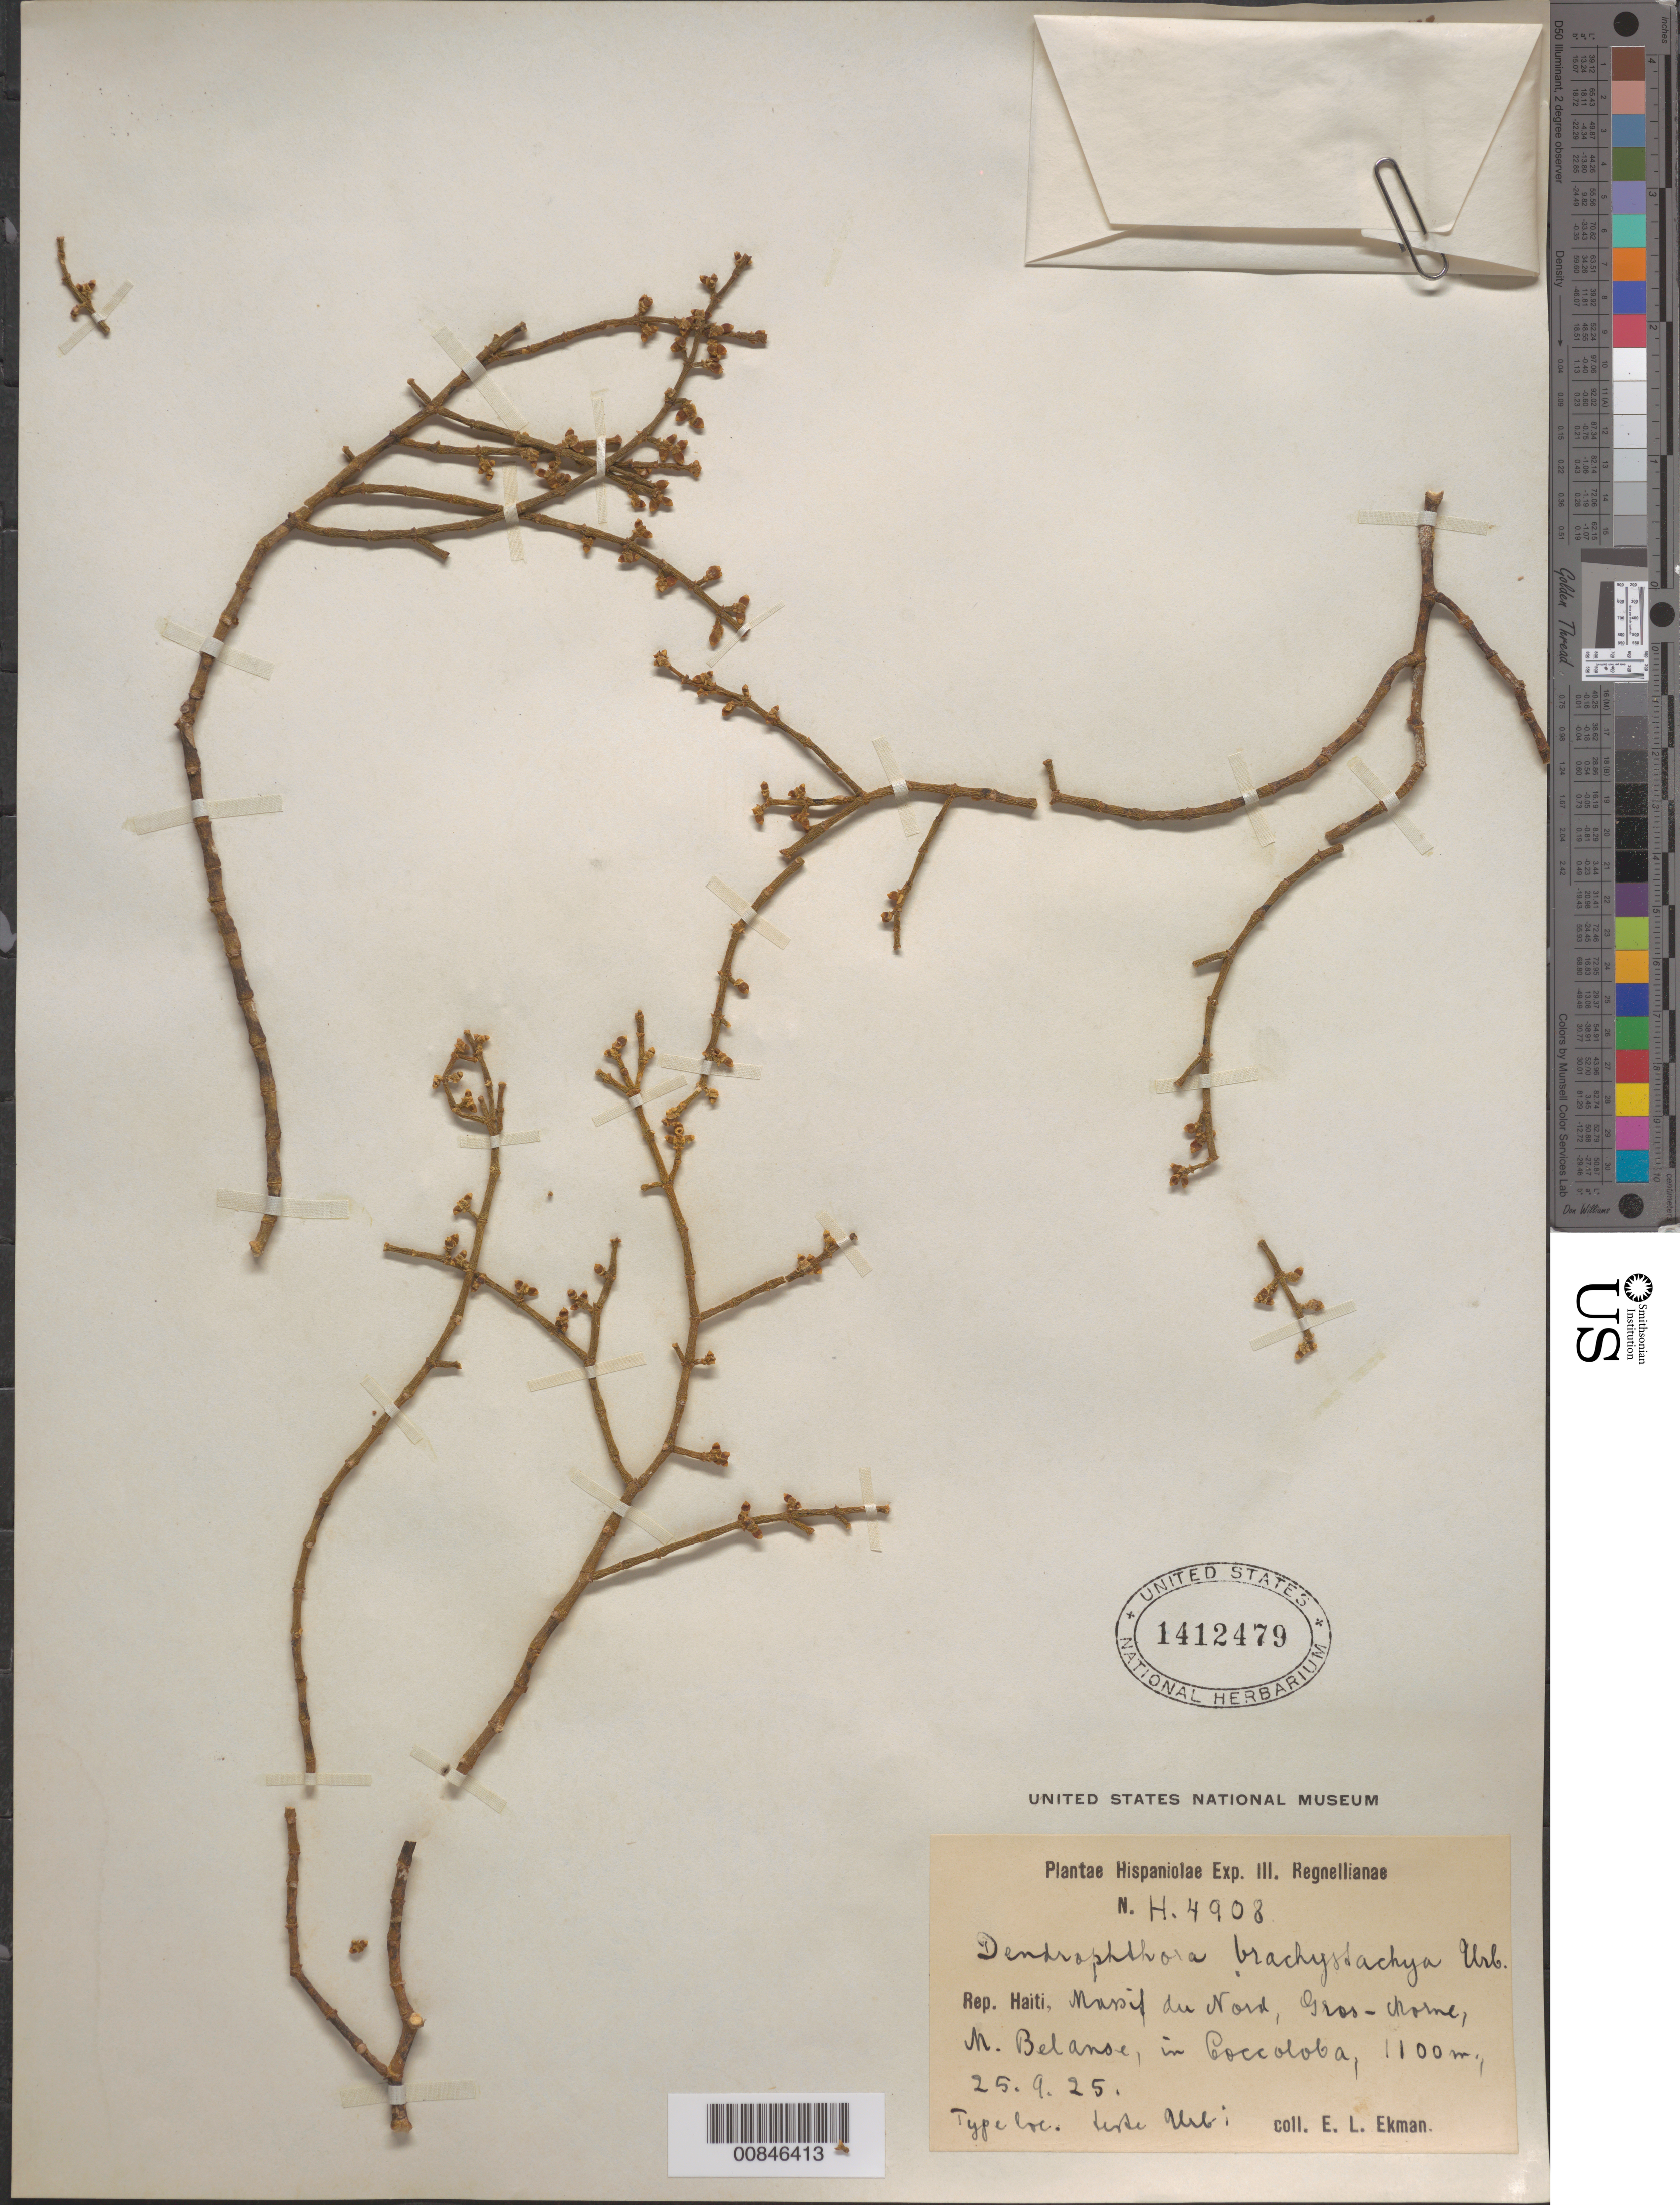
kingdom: Plantae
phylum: Tracheophyta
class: Magnoliopsida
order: Santalales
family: Viscaceae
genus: Dendrophthora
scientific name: Dendrophthora brachystachya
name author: Urb.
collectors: E. L. Ekman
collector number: H 4908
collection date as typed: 25 Sep 1925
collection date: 1925-09-25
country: Haiti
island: Hispaniola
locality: Massif du Nord, Gros-Morne, M. Belanse.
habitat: In Coccoloba.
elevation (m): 1100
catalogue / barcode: US 1412479